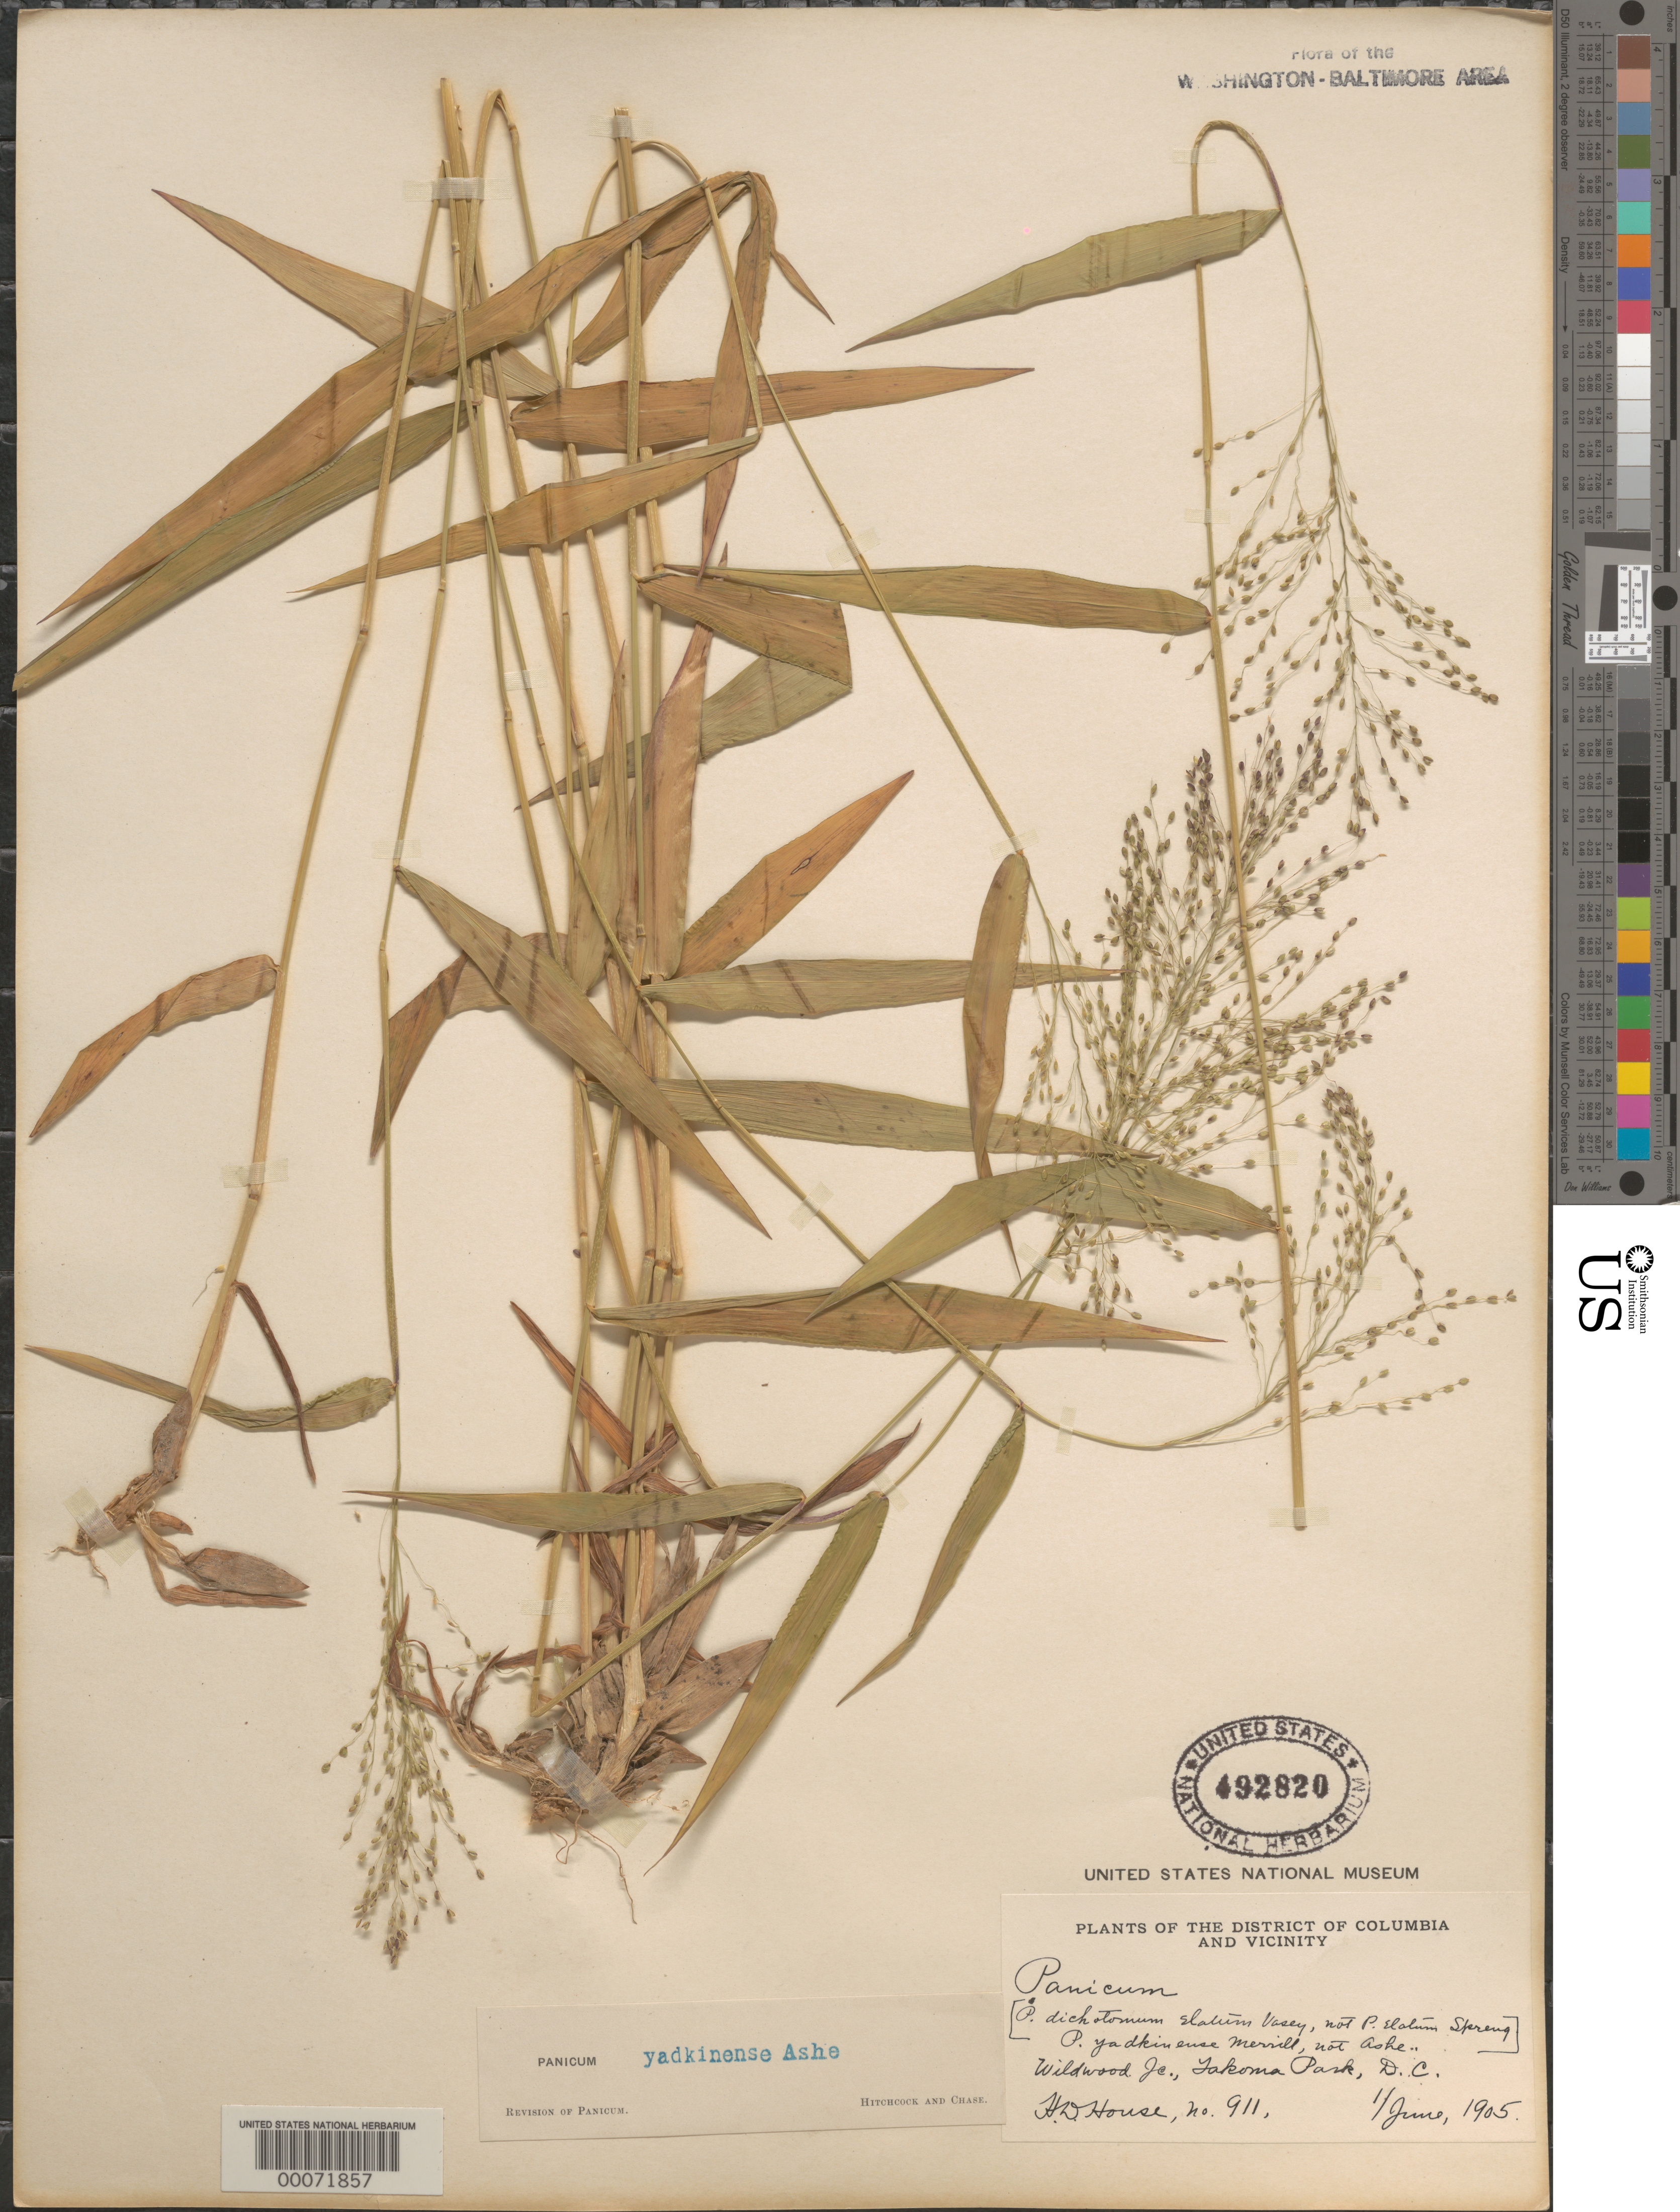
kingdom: Plantae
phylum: Tracheophyta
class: Liliopsida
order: Poales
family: Poaceae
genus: Dichanthelium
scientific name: Dichanthelium dichotomum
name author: (L.) Gould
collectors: H. D. House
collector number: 911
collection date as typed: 01 Jun 1905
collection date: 1905-06-01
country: United States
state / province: District of Columbia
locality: Takoma Park, DC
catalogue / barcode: US 492820